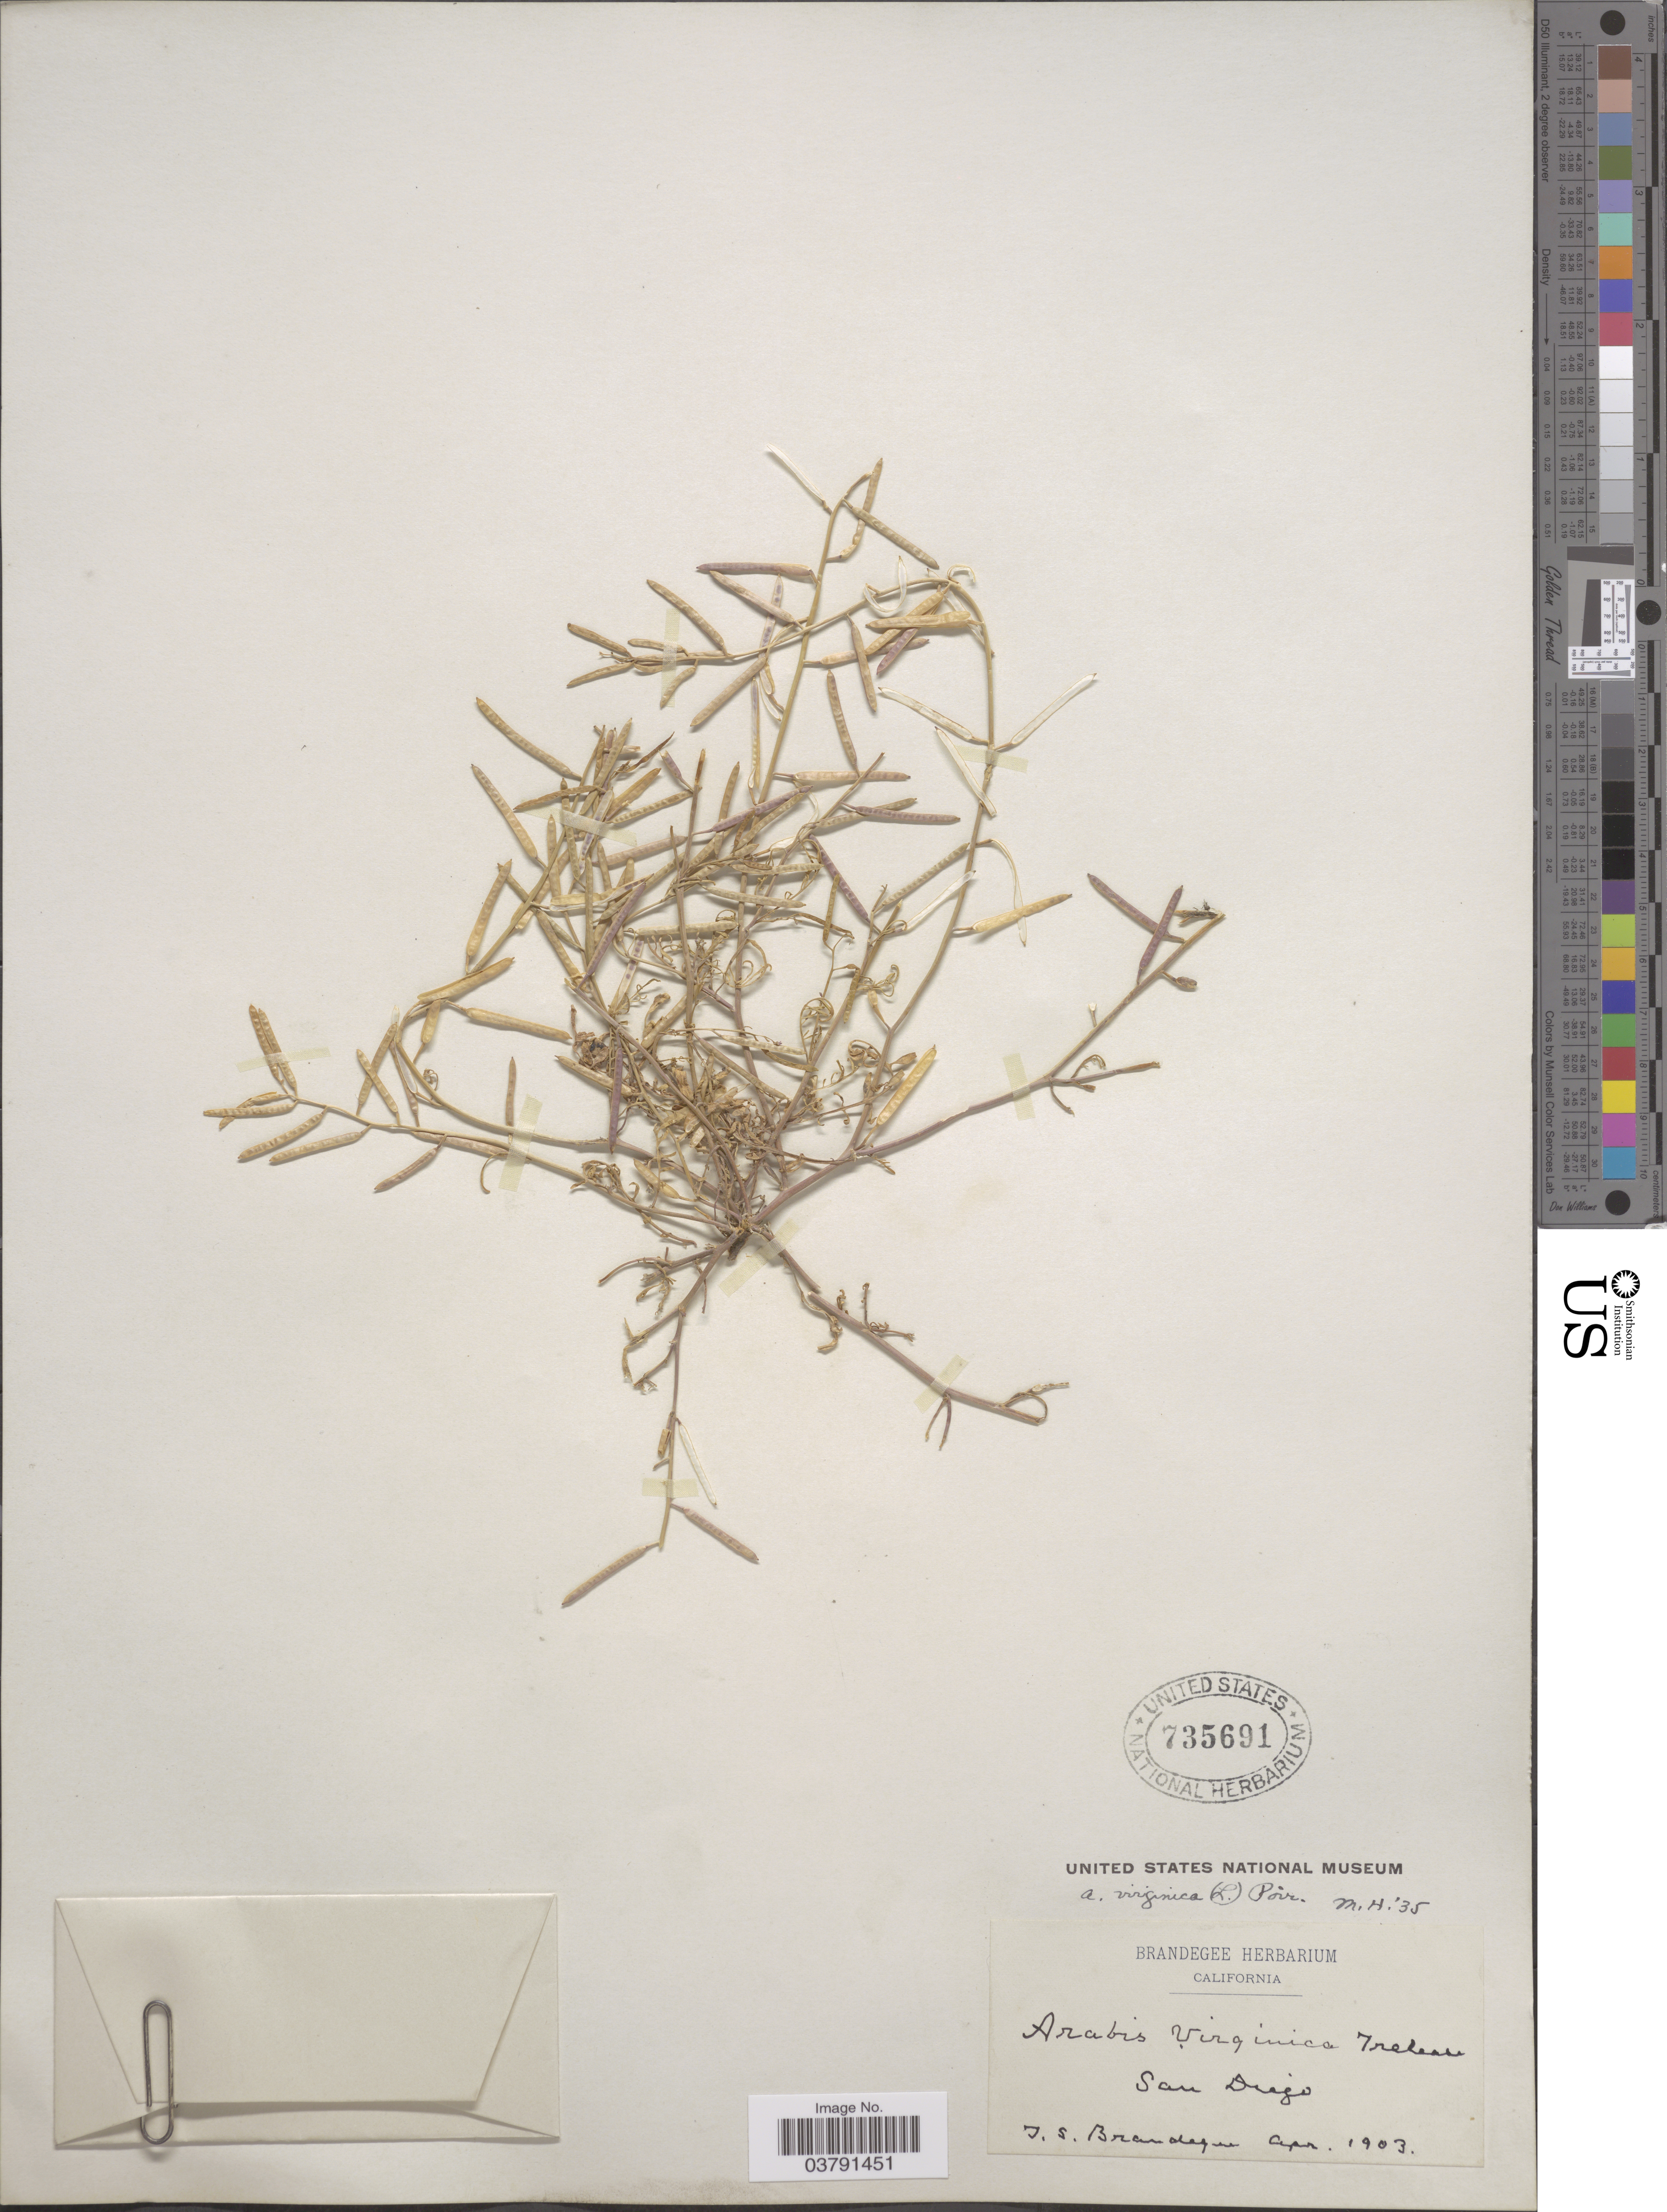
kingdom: Plantae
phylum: Tracheophyta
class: Magnoliopsida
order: Brassicales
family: Brassicaceae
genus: Planodes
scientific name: Planodes virginicum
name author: (L.) Greene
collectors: T. S. Brandegee (herbarium)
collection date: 1903-04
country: United States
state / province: California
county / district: San Diego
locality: San Diego.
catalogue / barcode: US 735691